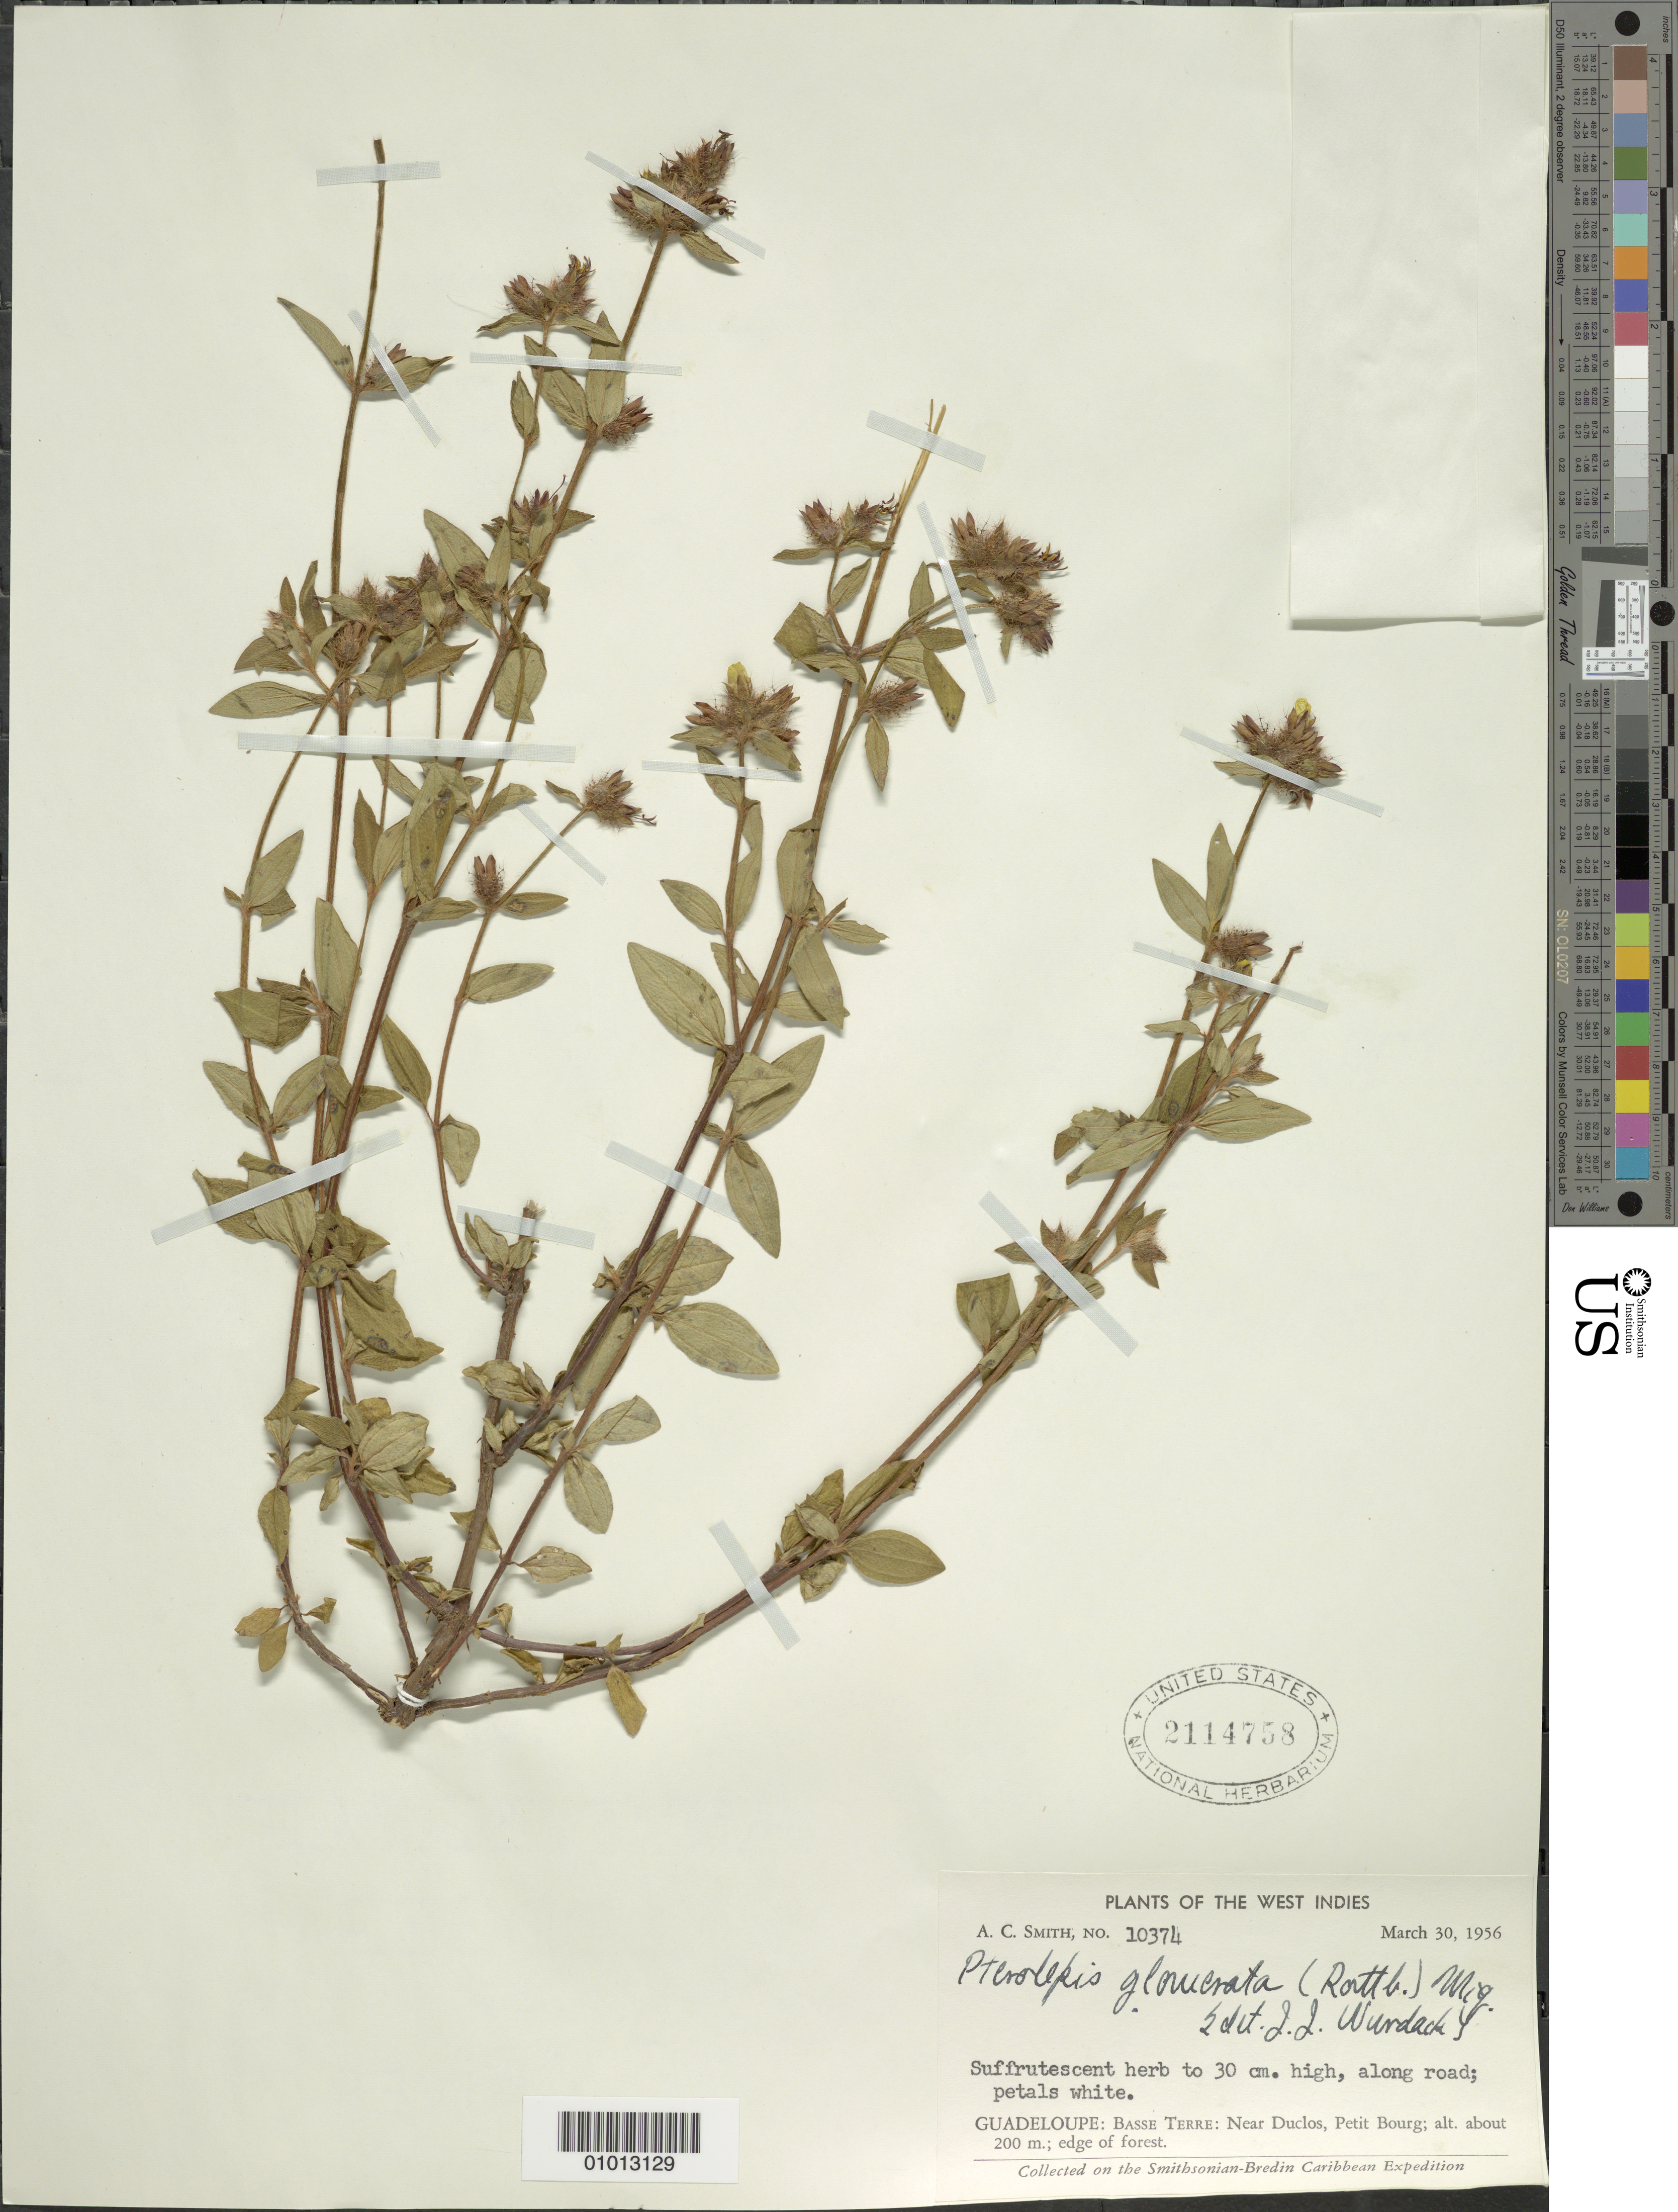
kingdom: Plantae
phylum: Tracheophyta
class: Magnoliopsida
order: Myrtales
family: Melastomataceae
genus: Pterolepis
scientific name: Pterolepis glomerata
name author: (Rottb.) Miq.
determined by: Wurdack, John J., (US), US (UNITED STATES)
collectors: A. C. Smith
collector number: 10374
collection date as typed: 30 Mar 1956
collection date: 1956-03-30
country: Guadeloupe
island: Basse Terre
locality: Near Duclos, Petit Bourg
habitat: Along road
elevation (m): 200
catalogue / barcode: US 2114758